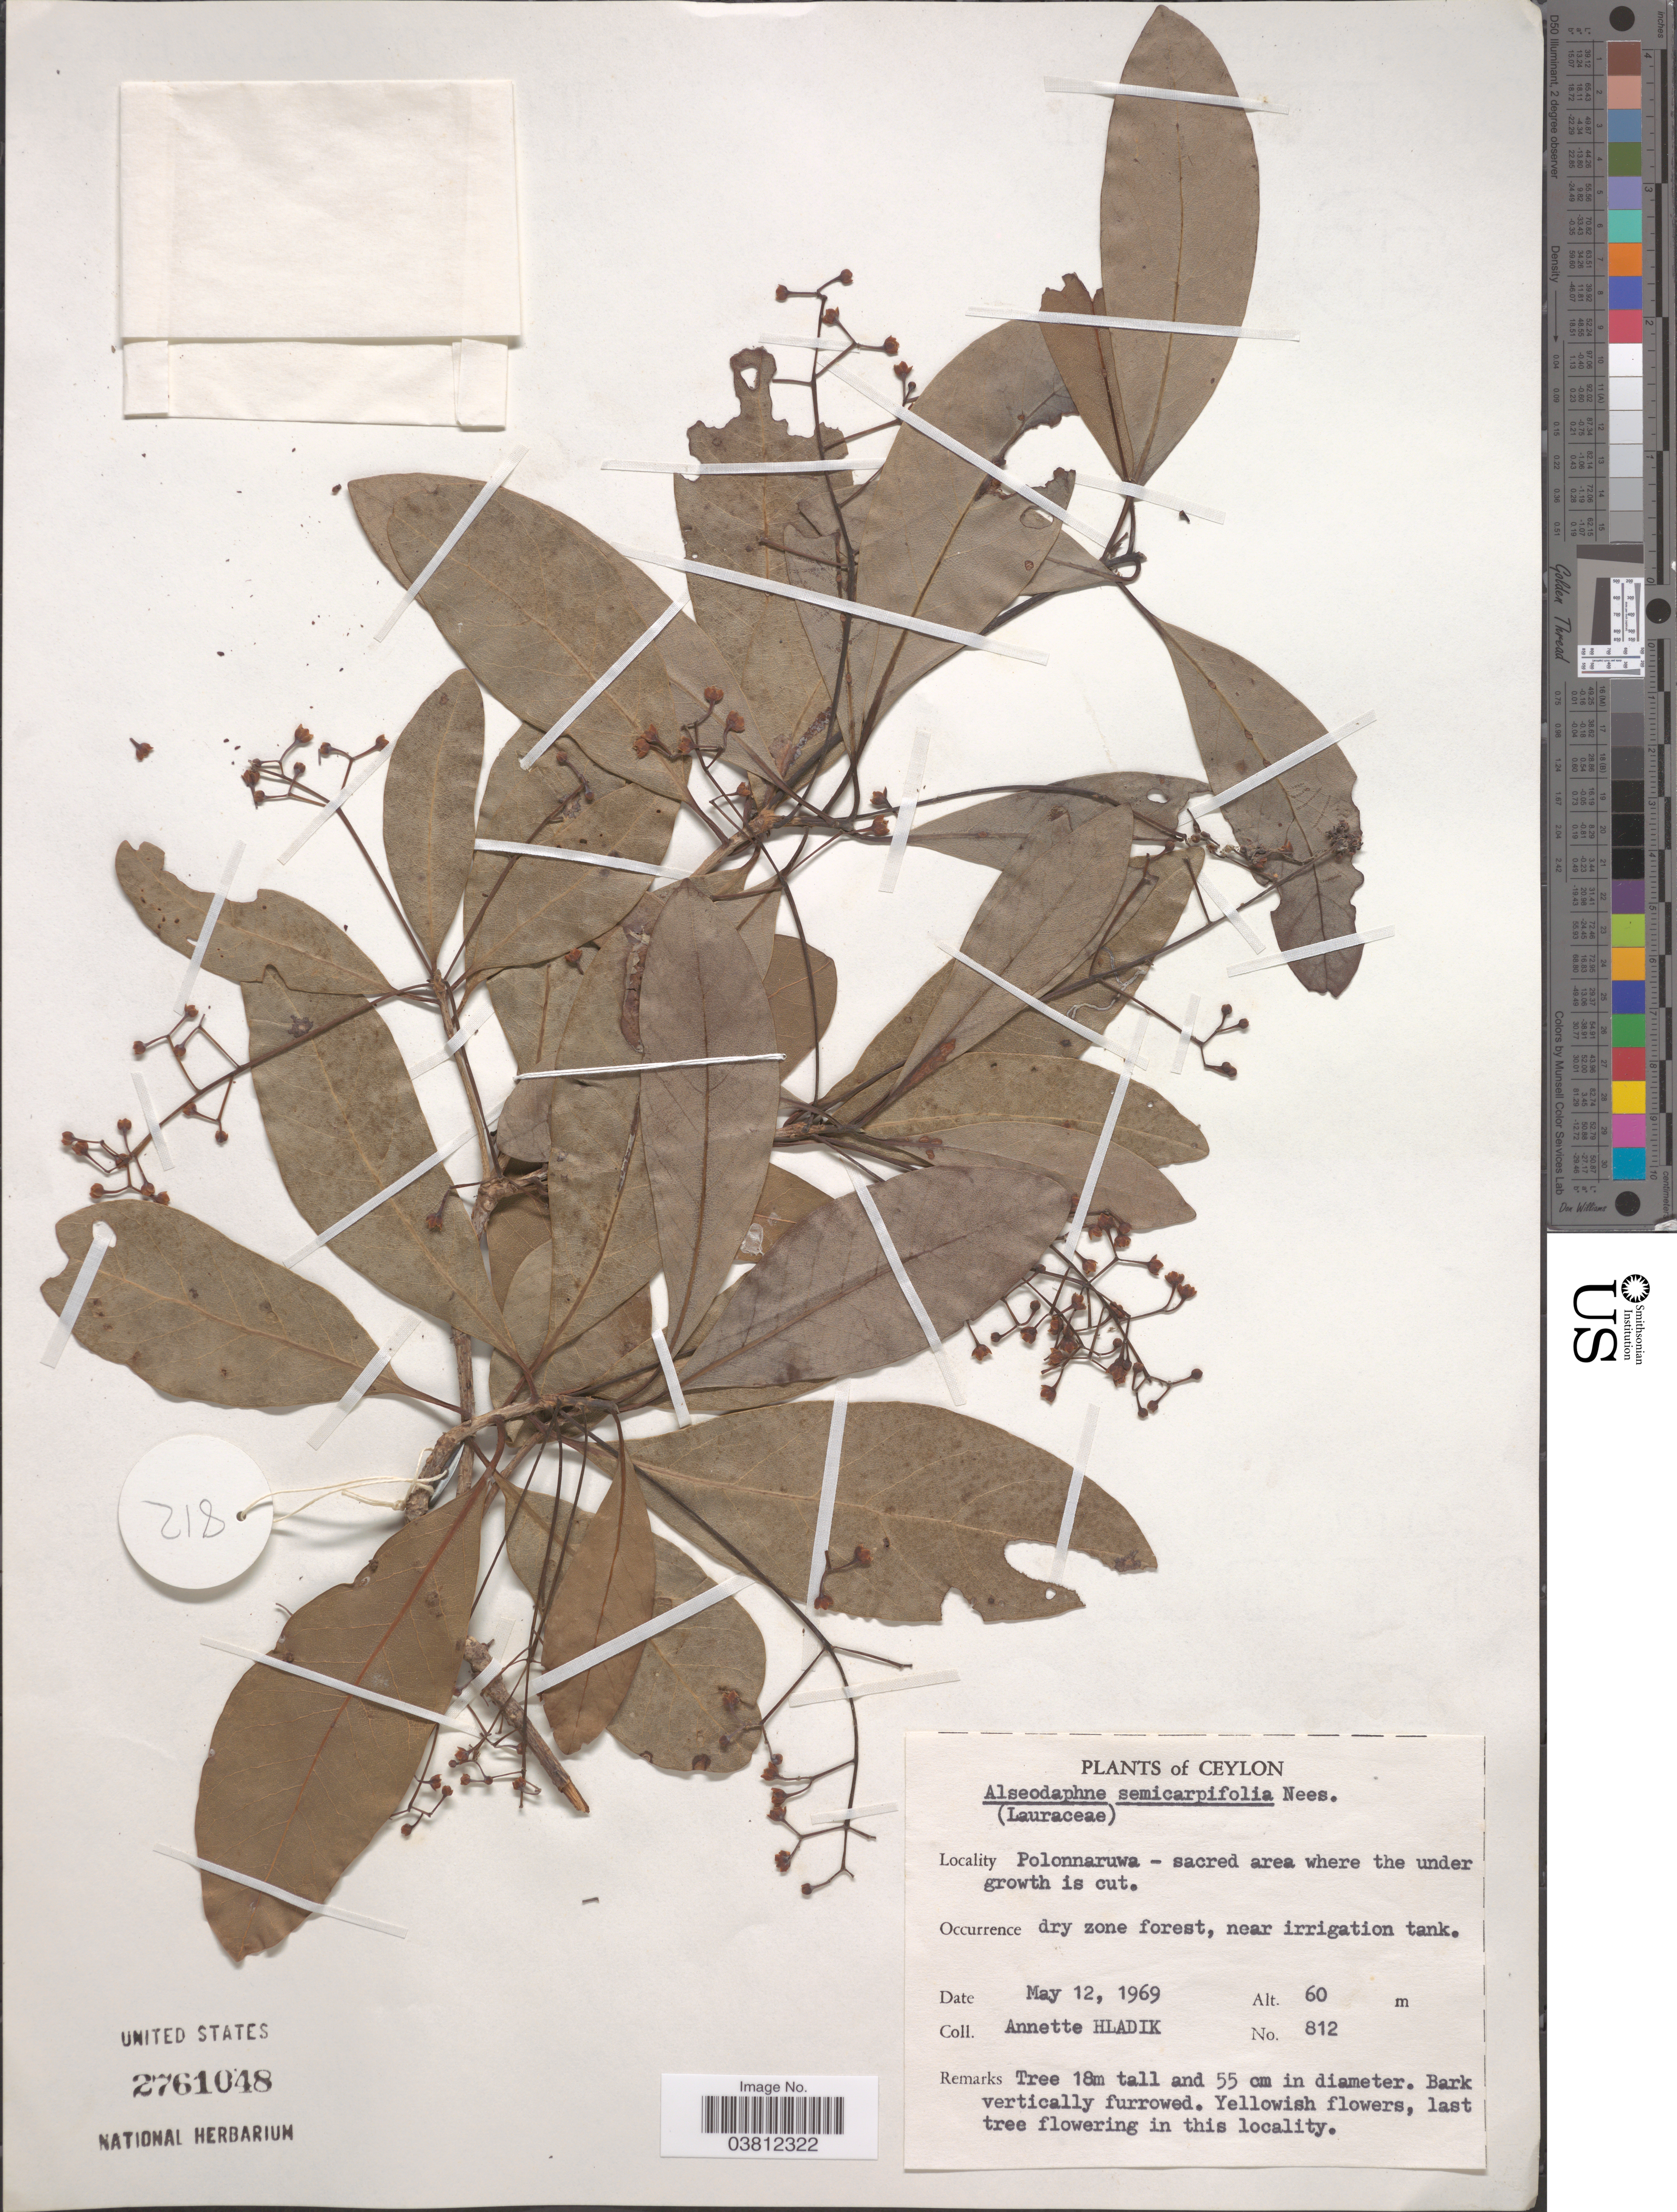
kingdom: Plantae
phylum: Tracheophyta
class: Magnoliopsida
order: Laurales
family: Lauraceae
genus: Alseodaphne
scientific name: Alseodaphne semecarpifolia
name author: Nees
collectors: A. Hladik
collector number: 812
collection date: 1969-05-12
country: Sri Lanka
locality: Ceylon. Polonnaruwa- sacred area where the undergrowth is cut. Near irrigation tank.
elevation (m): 60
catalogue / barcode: US 2761048